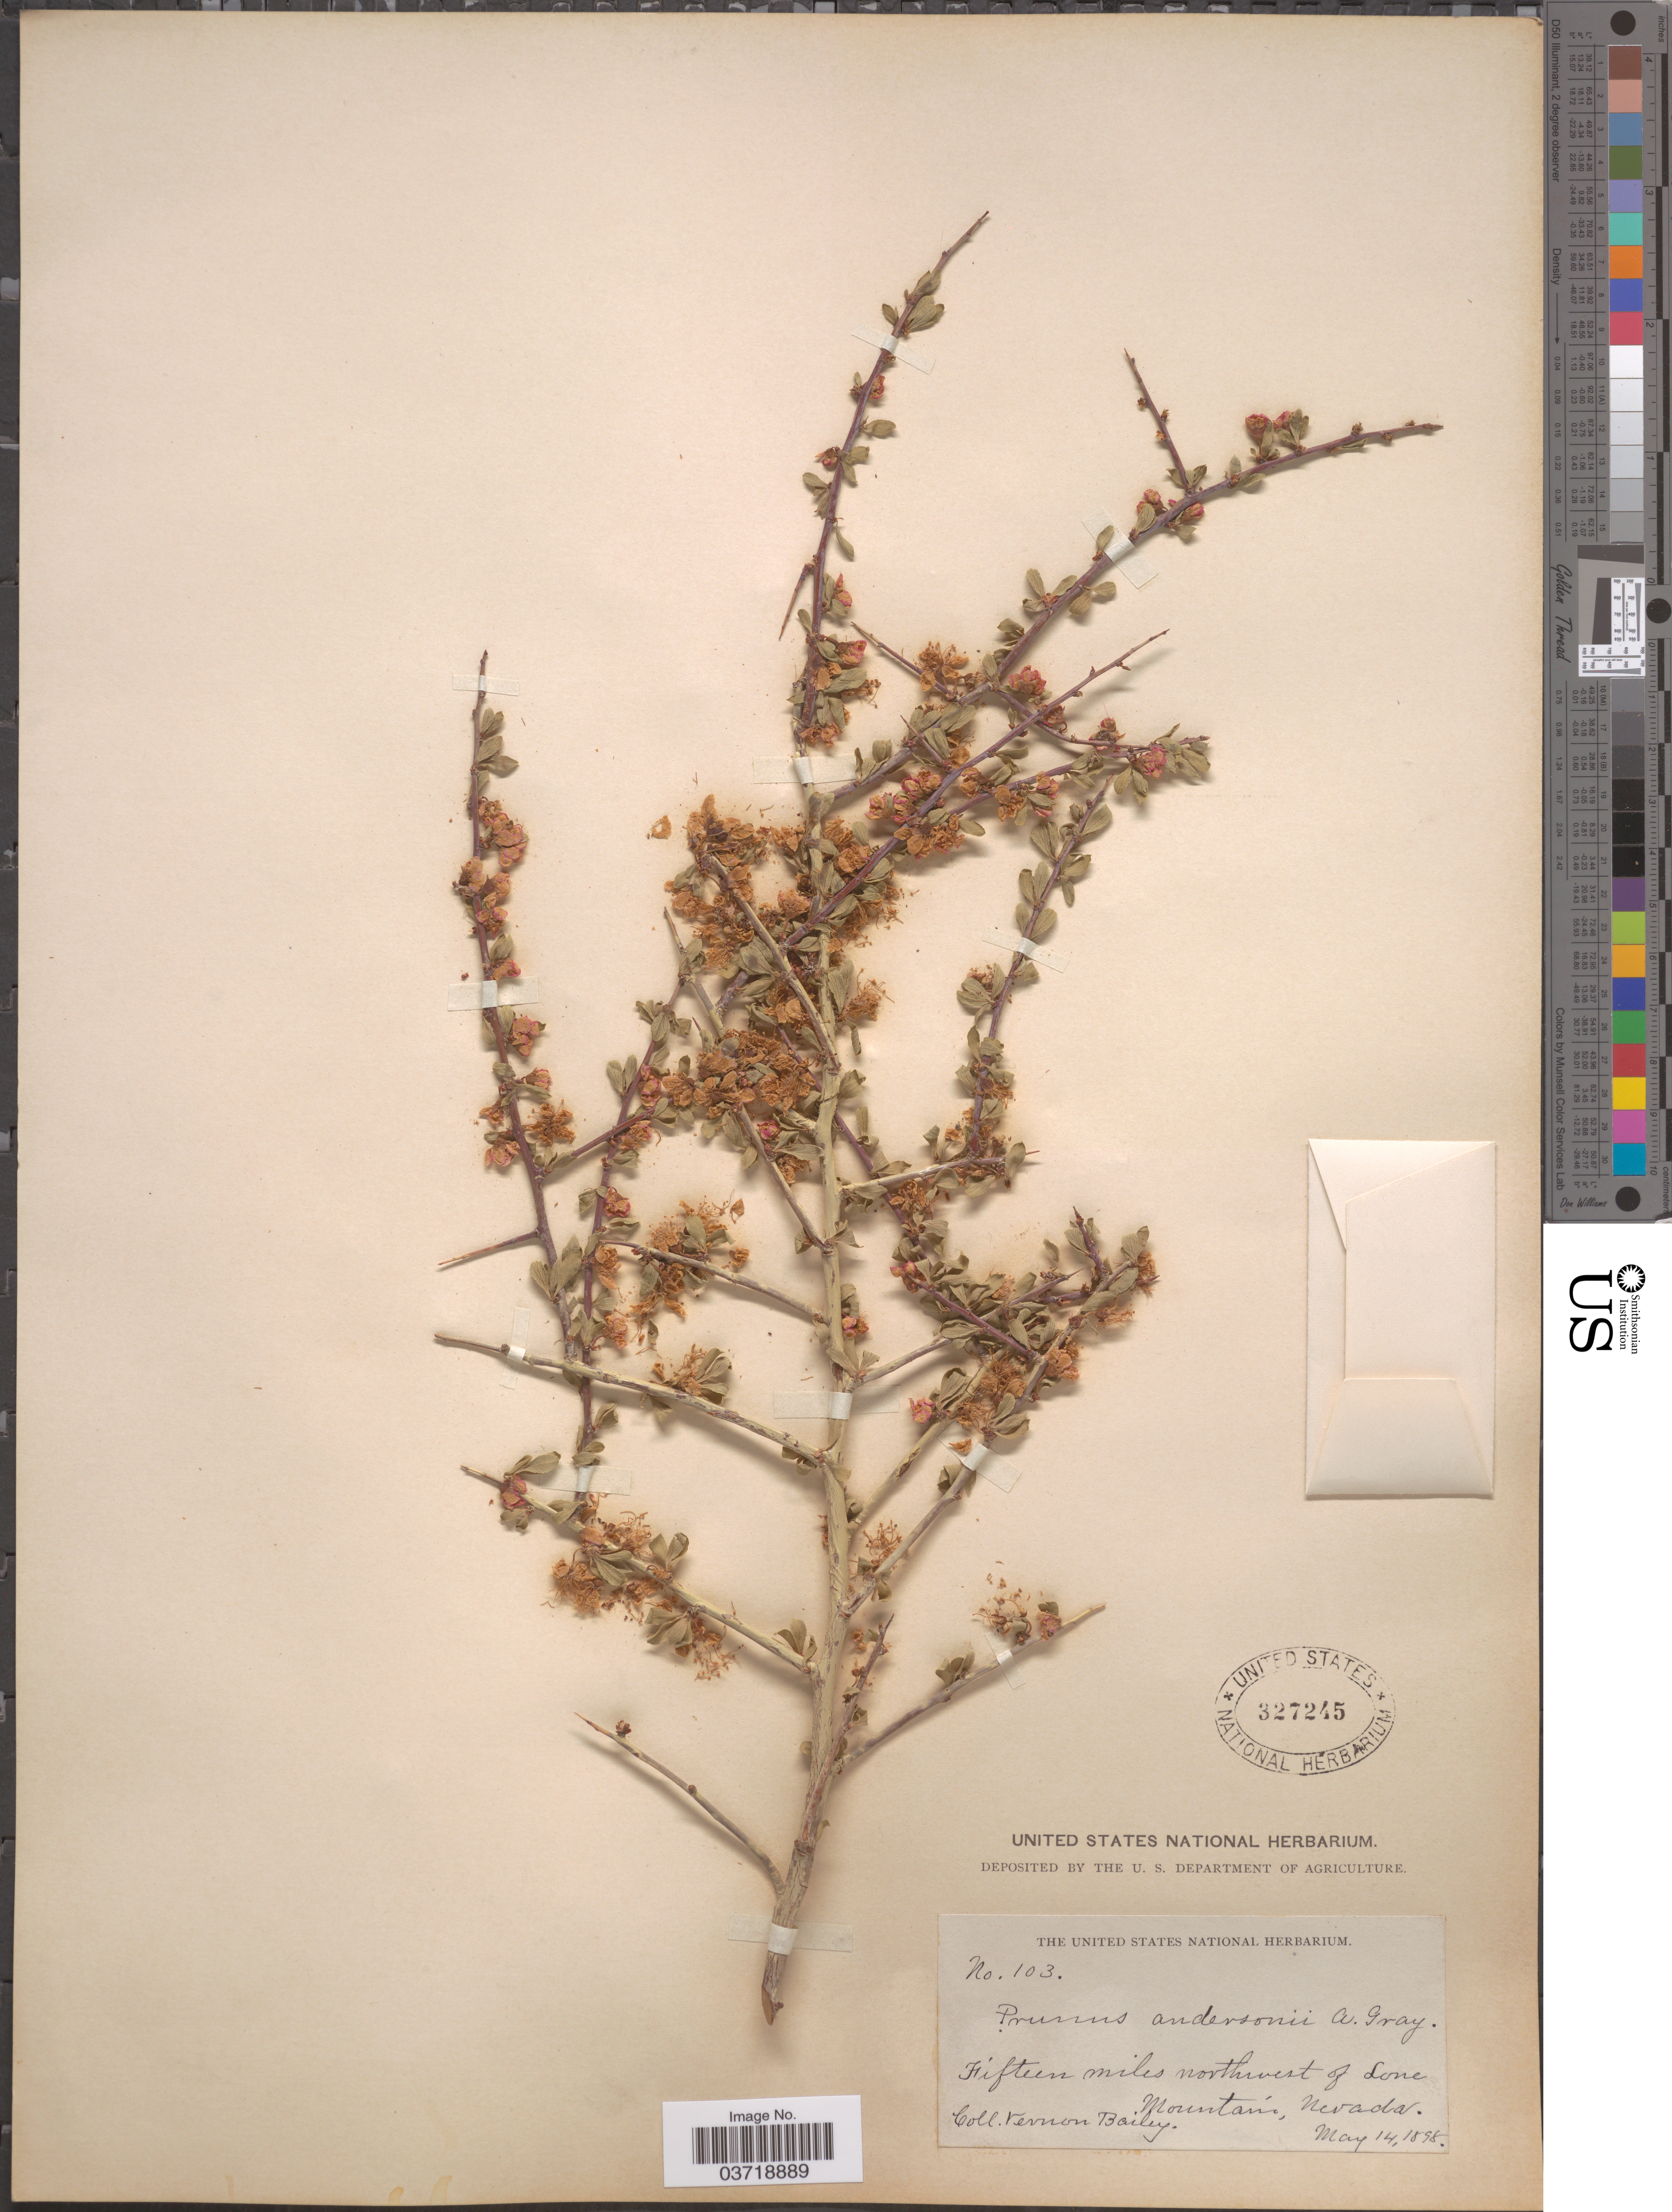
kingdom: Plantae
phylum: Tracheophyta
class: Magnoliopsida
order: Rosales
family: Rosaceae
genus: Prunus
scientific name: Prunus andersonii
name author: A. Gray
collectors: V. O. Bailey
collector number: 103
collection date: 1898-05-14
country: United States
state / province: Nevada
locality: Fifteen miles northwest of Lone Mountain.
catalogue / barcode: US 327245